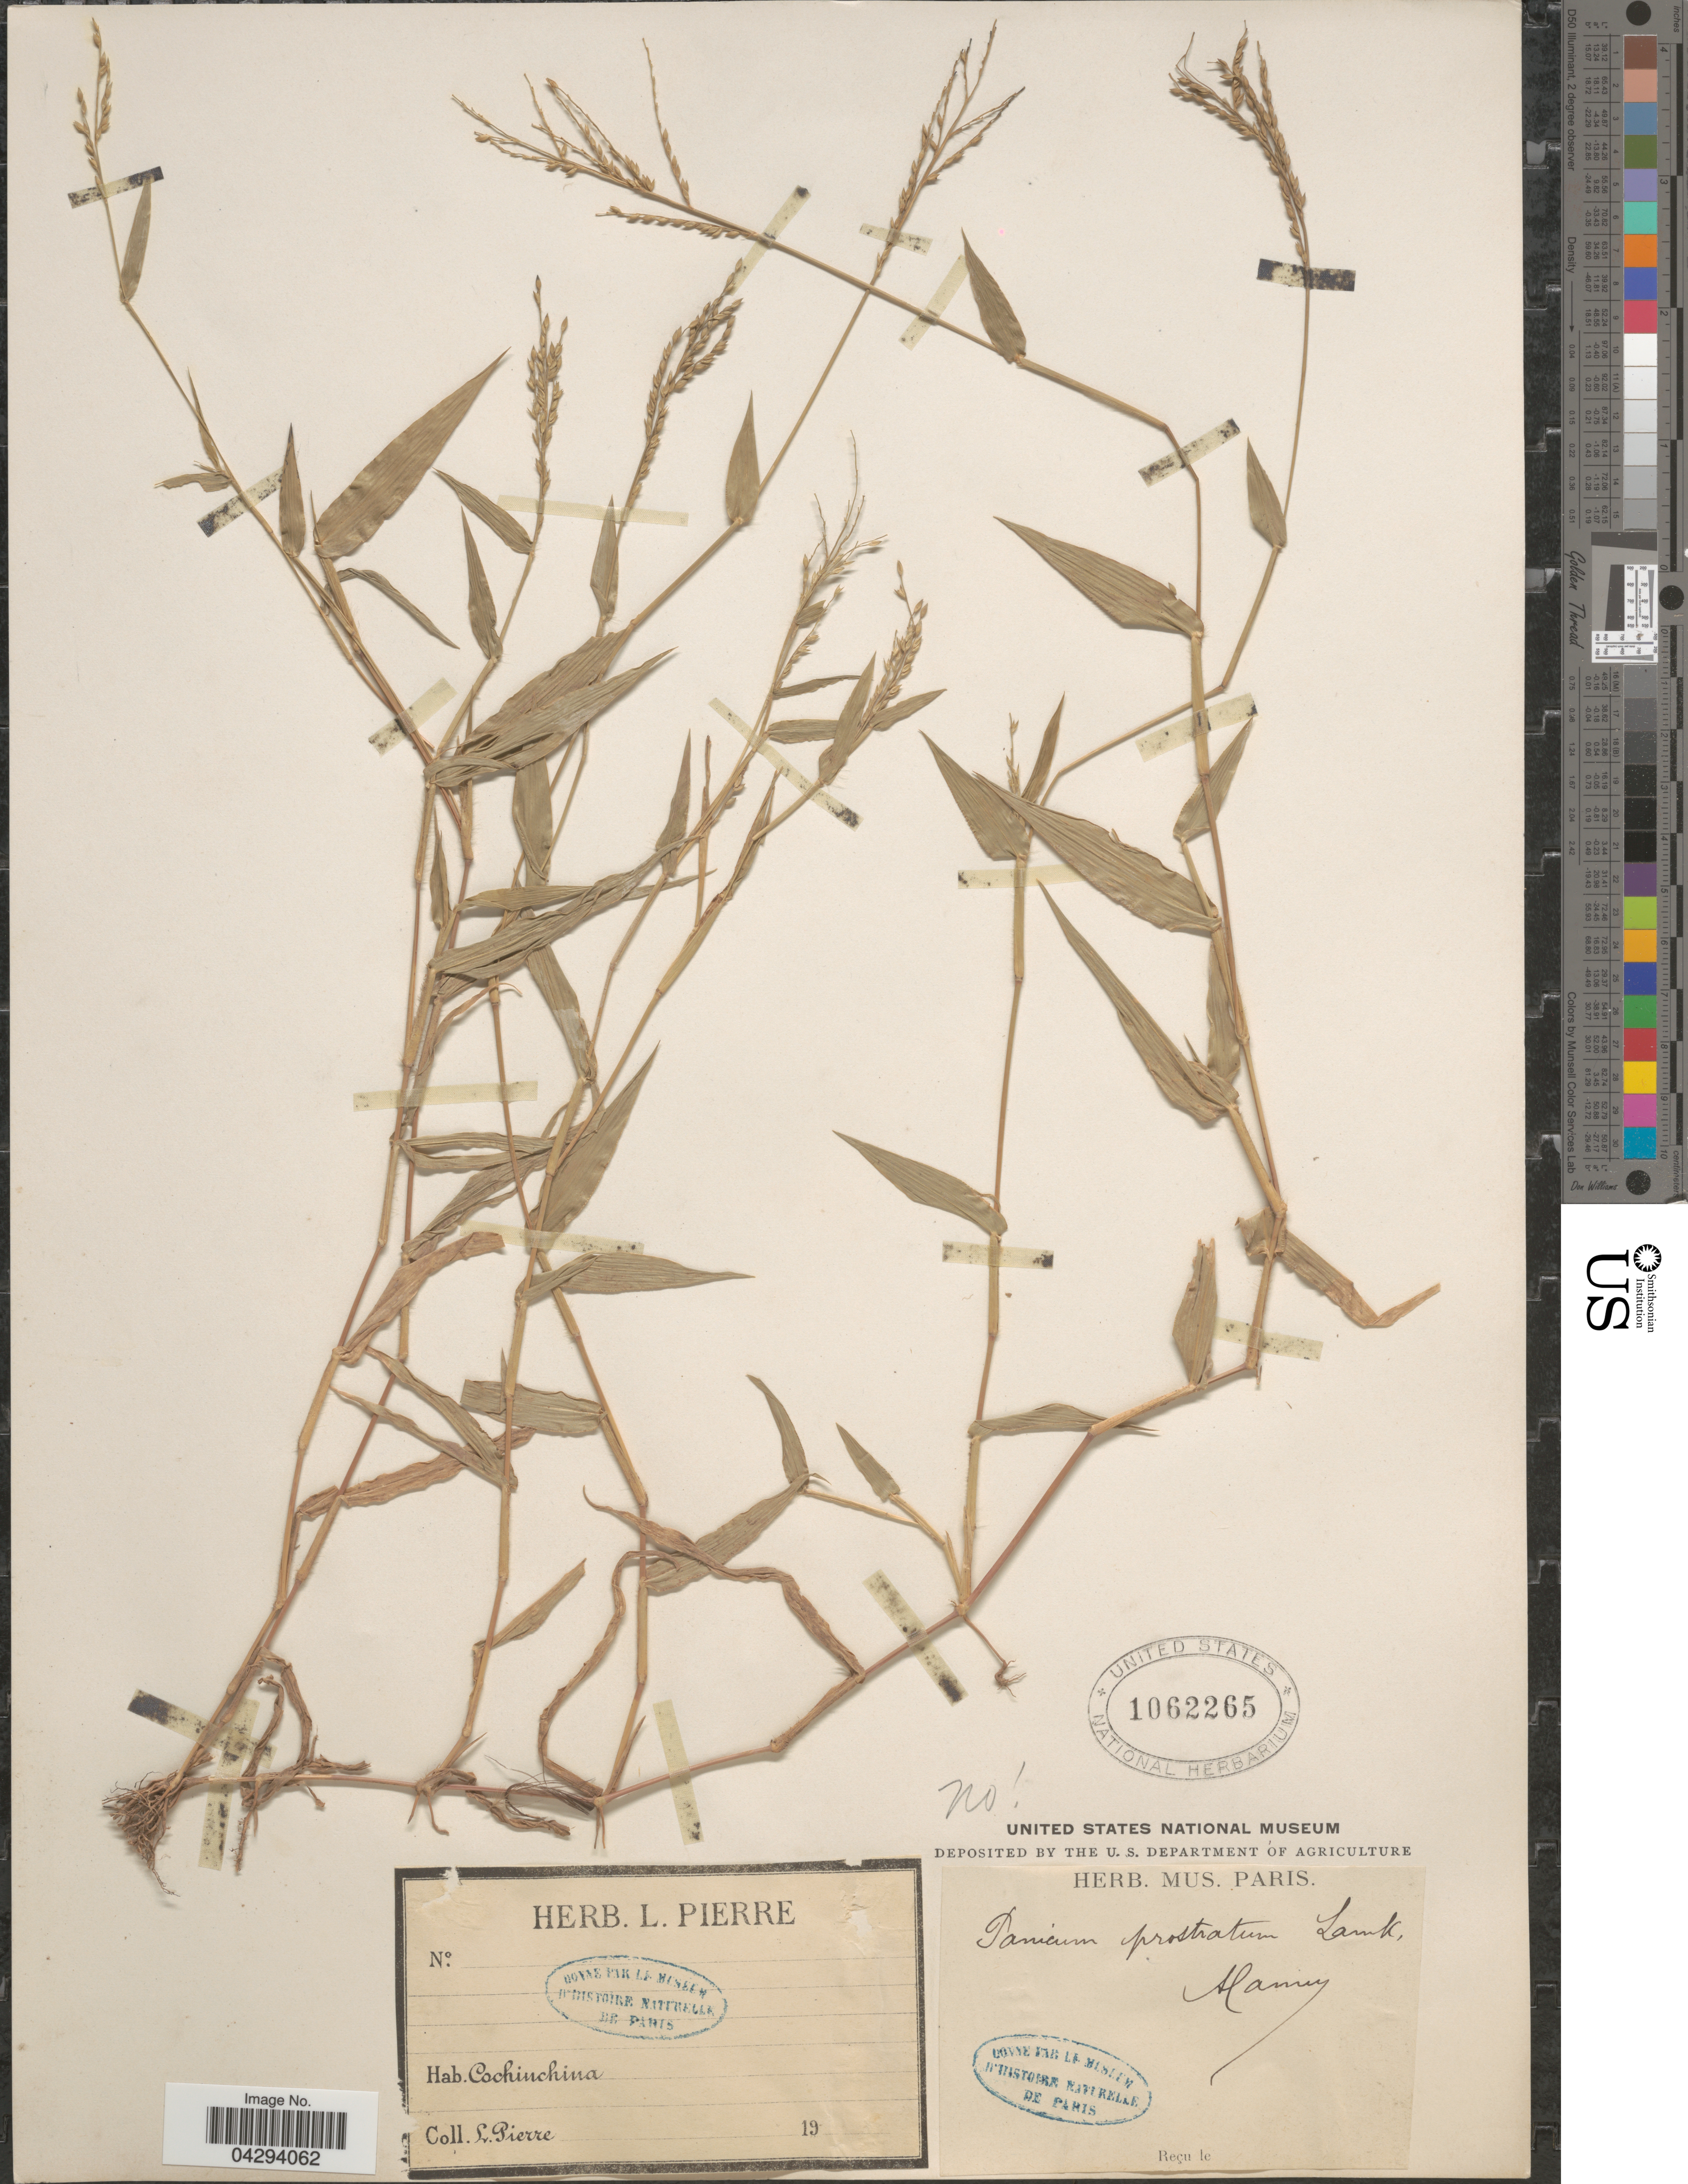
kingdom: Plantae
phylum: Tracheophyta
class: Liliopsida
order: Poales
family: Poaceae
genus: Urochloa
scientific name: Urochloa sp.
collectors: L. Pierre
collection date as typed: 19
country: Vietnam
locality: Cochinchina.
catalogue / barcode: US 1062265